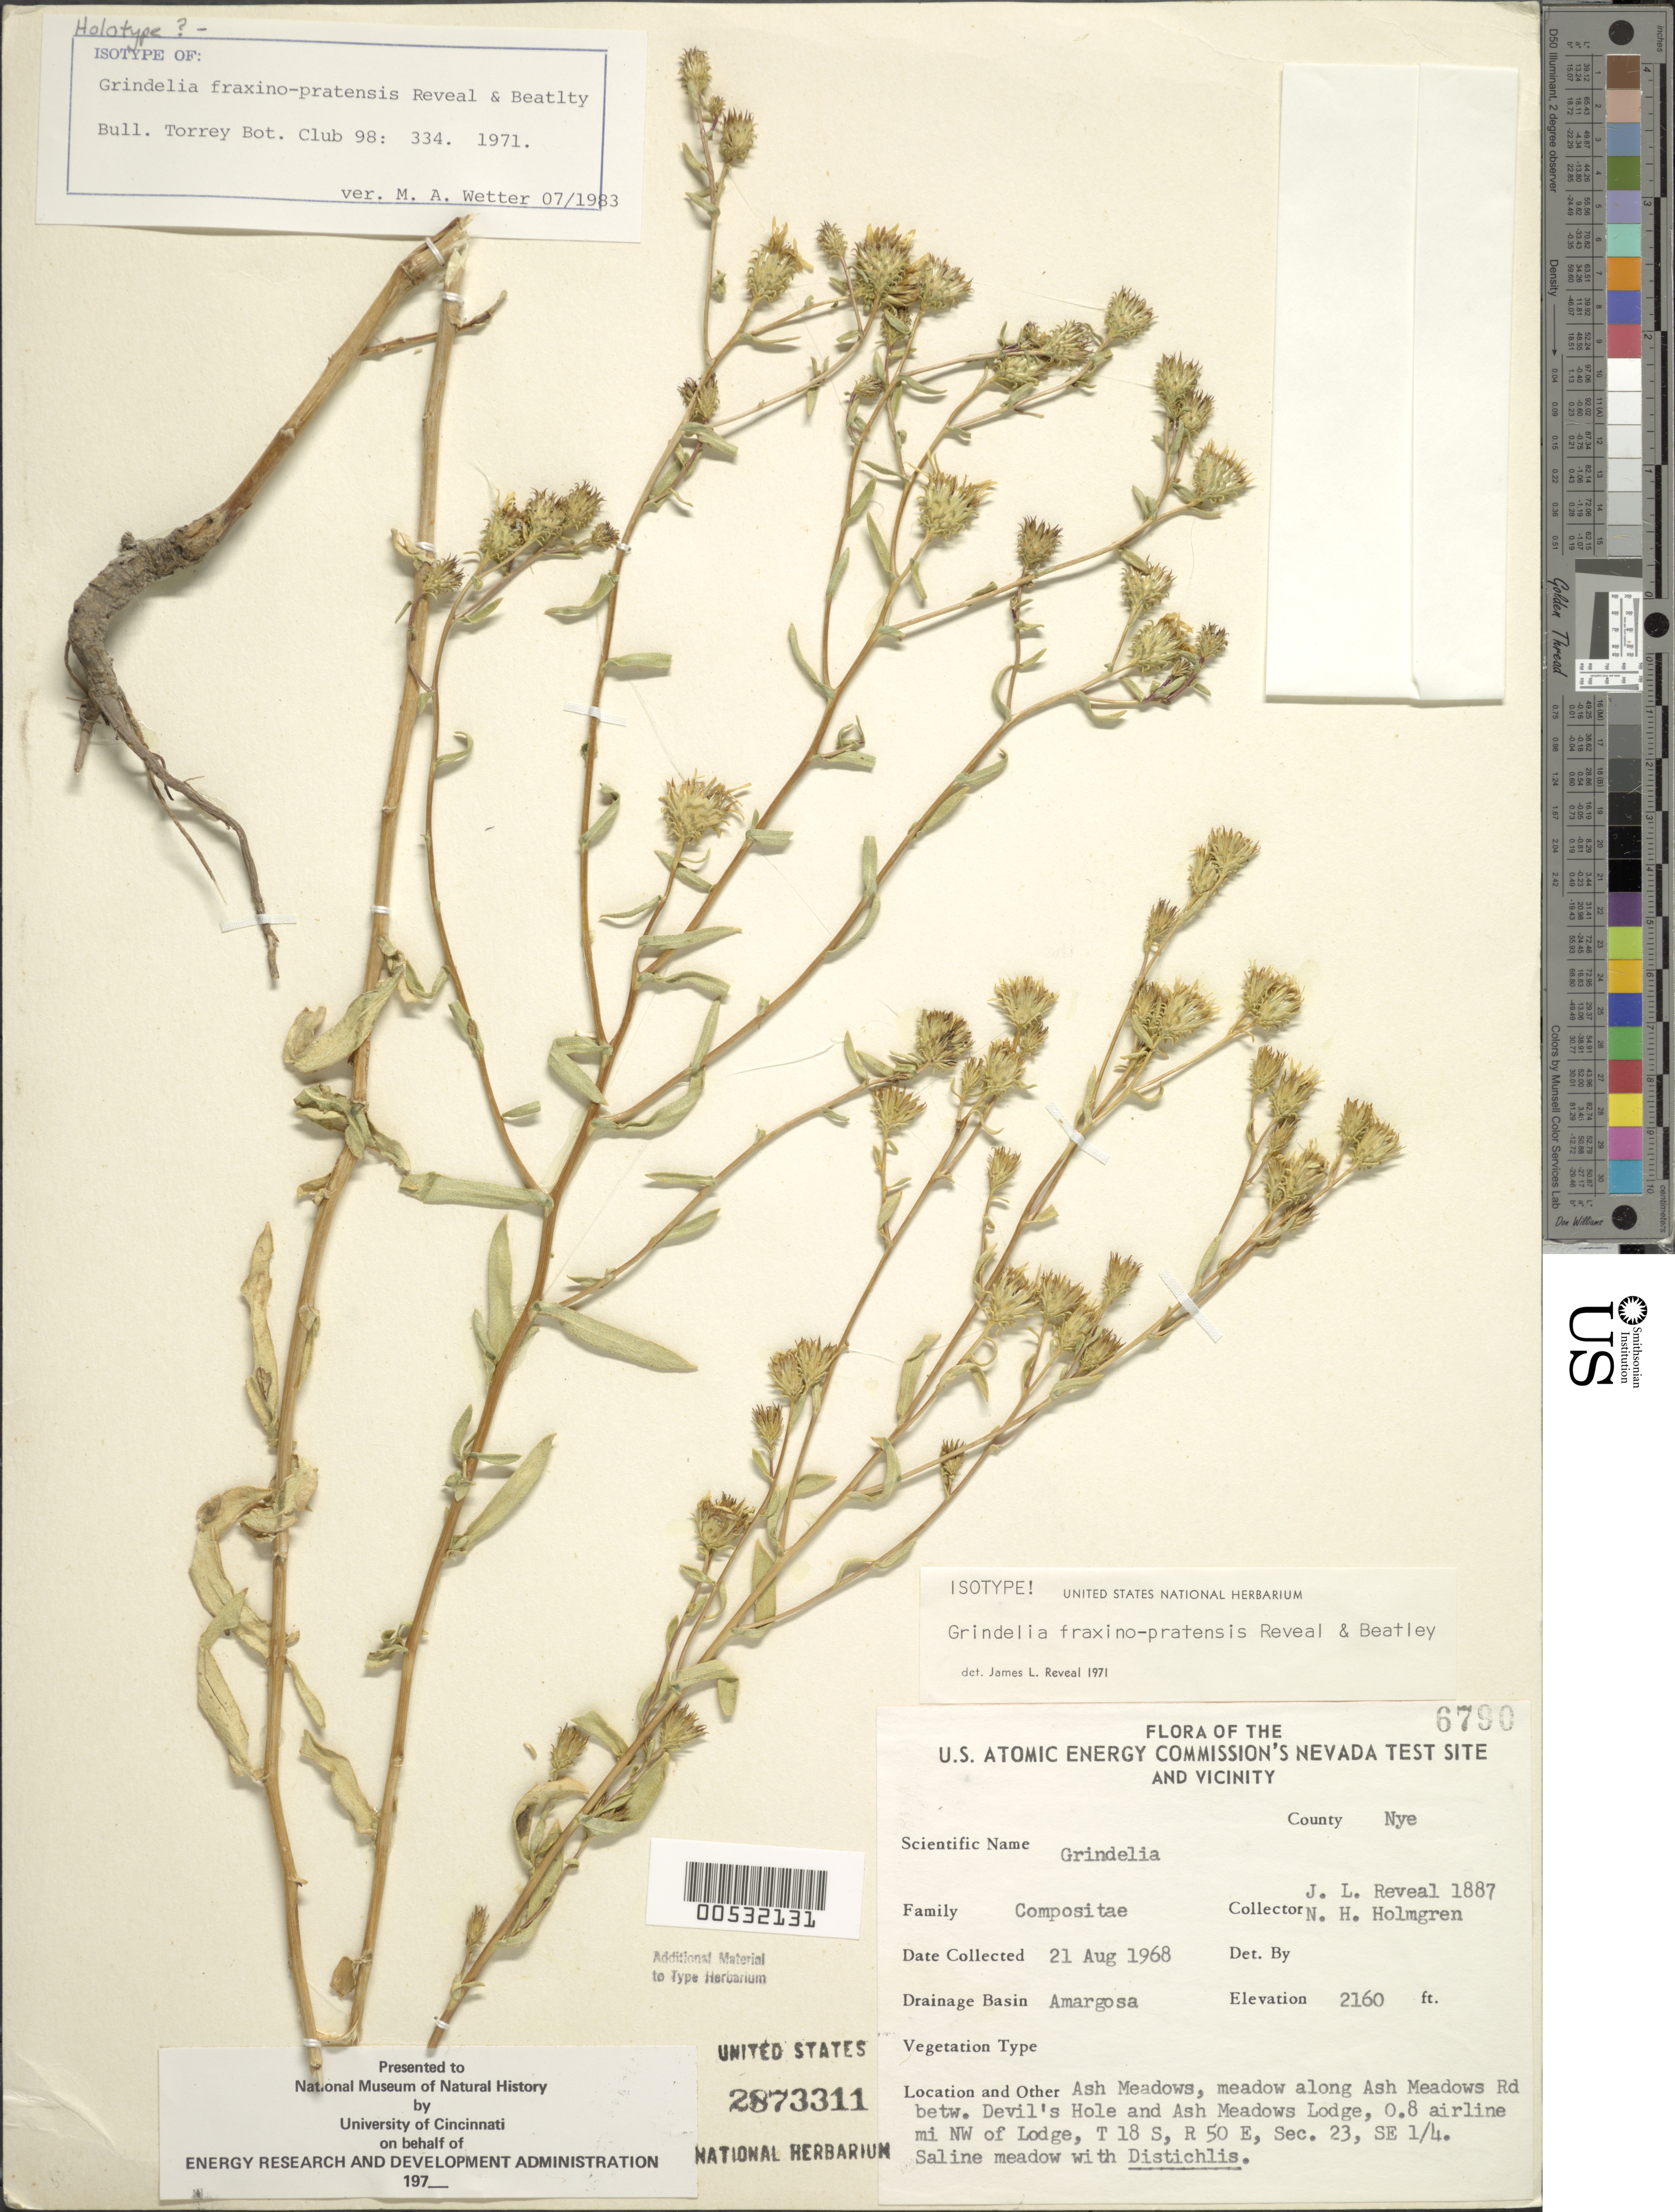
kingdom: Plantae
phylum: Tracheophyta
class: Magnoliopsida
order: Asterales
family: Asteraceae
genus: Grindelia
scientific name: Grindelia fraxino-pratensis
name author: Reveal & Beatley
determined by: Reveal, J. L.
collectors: J. L. Reveal & N. H. Holmgren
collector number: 1887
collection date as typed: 21 Aug 1968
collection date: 1968-08-21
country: United States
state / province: Nevada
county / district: Nye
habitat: Saline meadow with Distichlis.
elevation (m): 658.3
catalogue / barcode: US 2873311